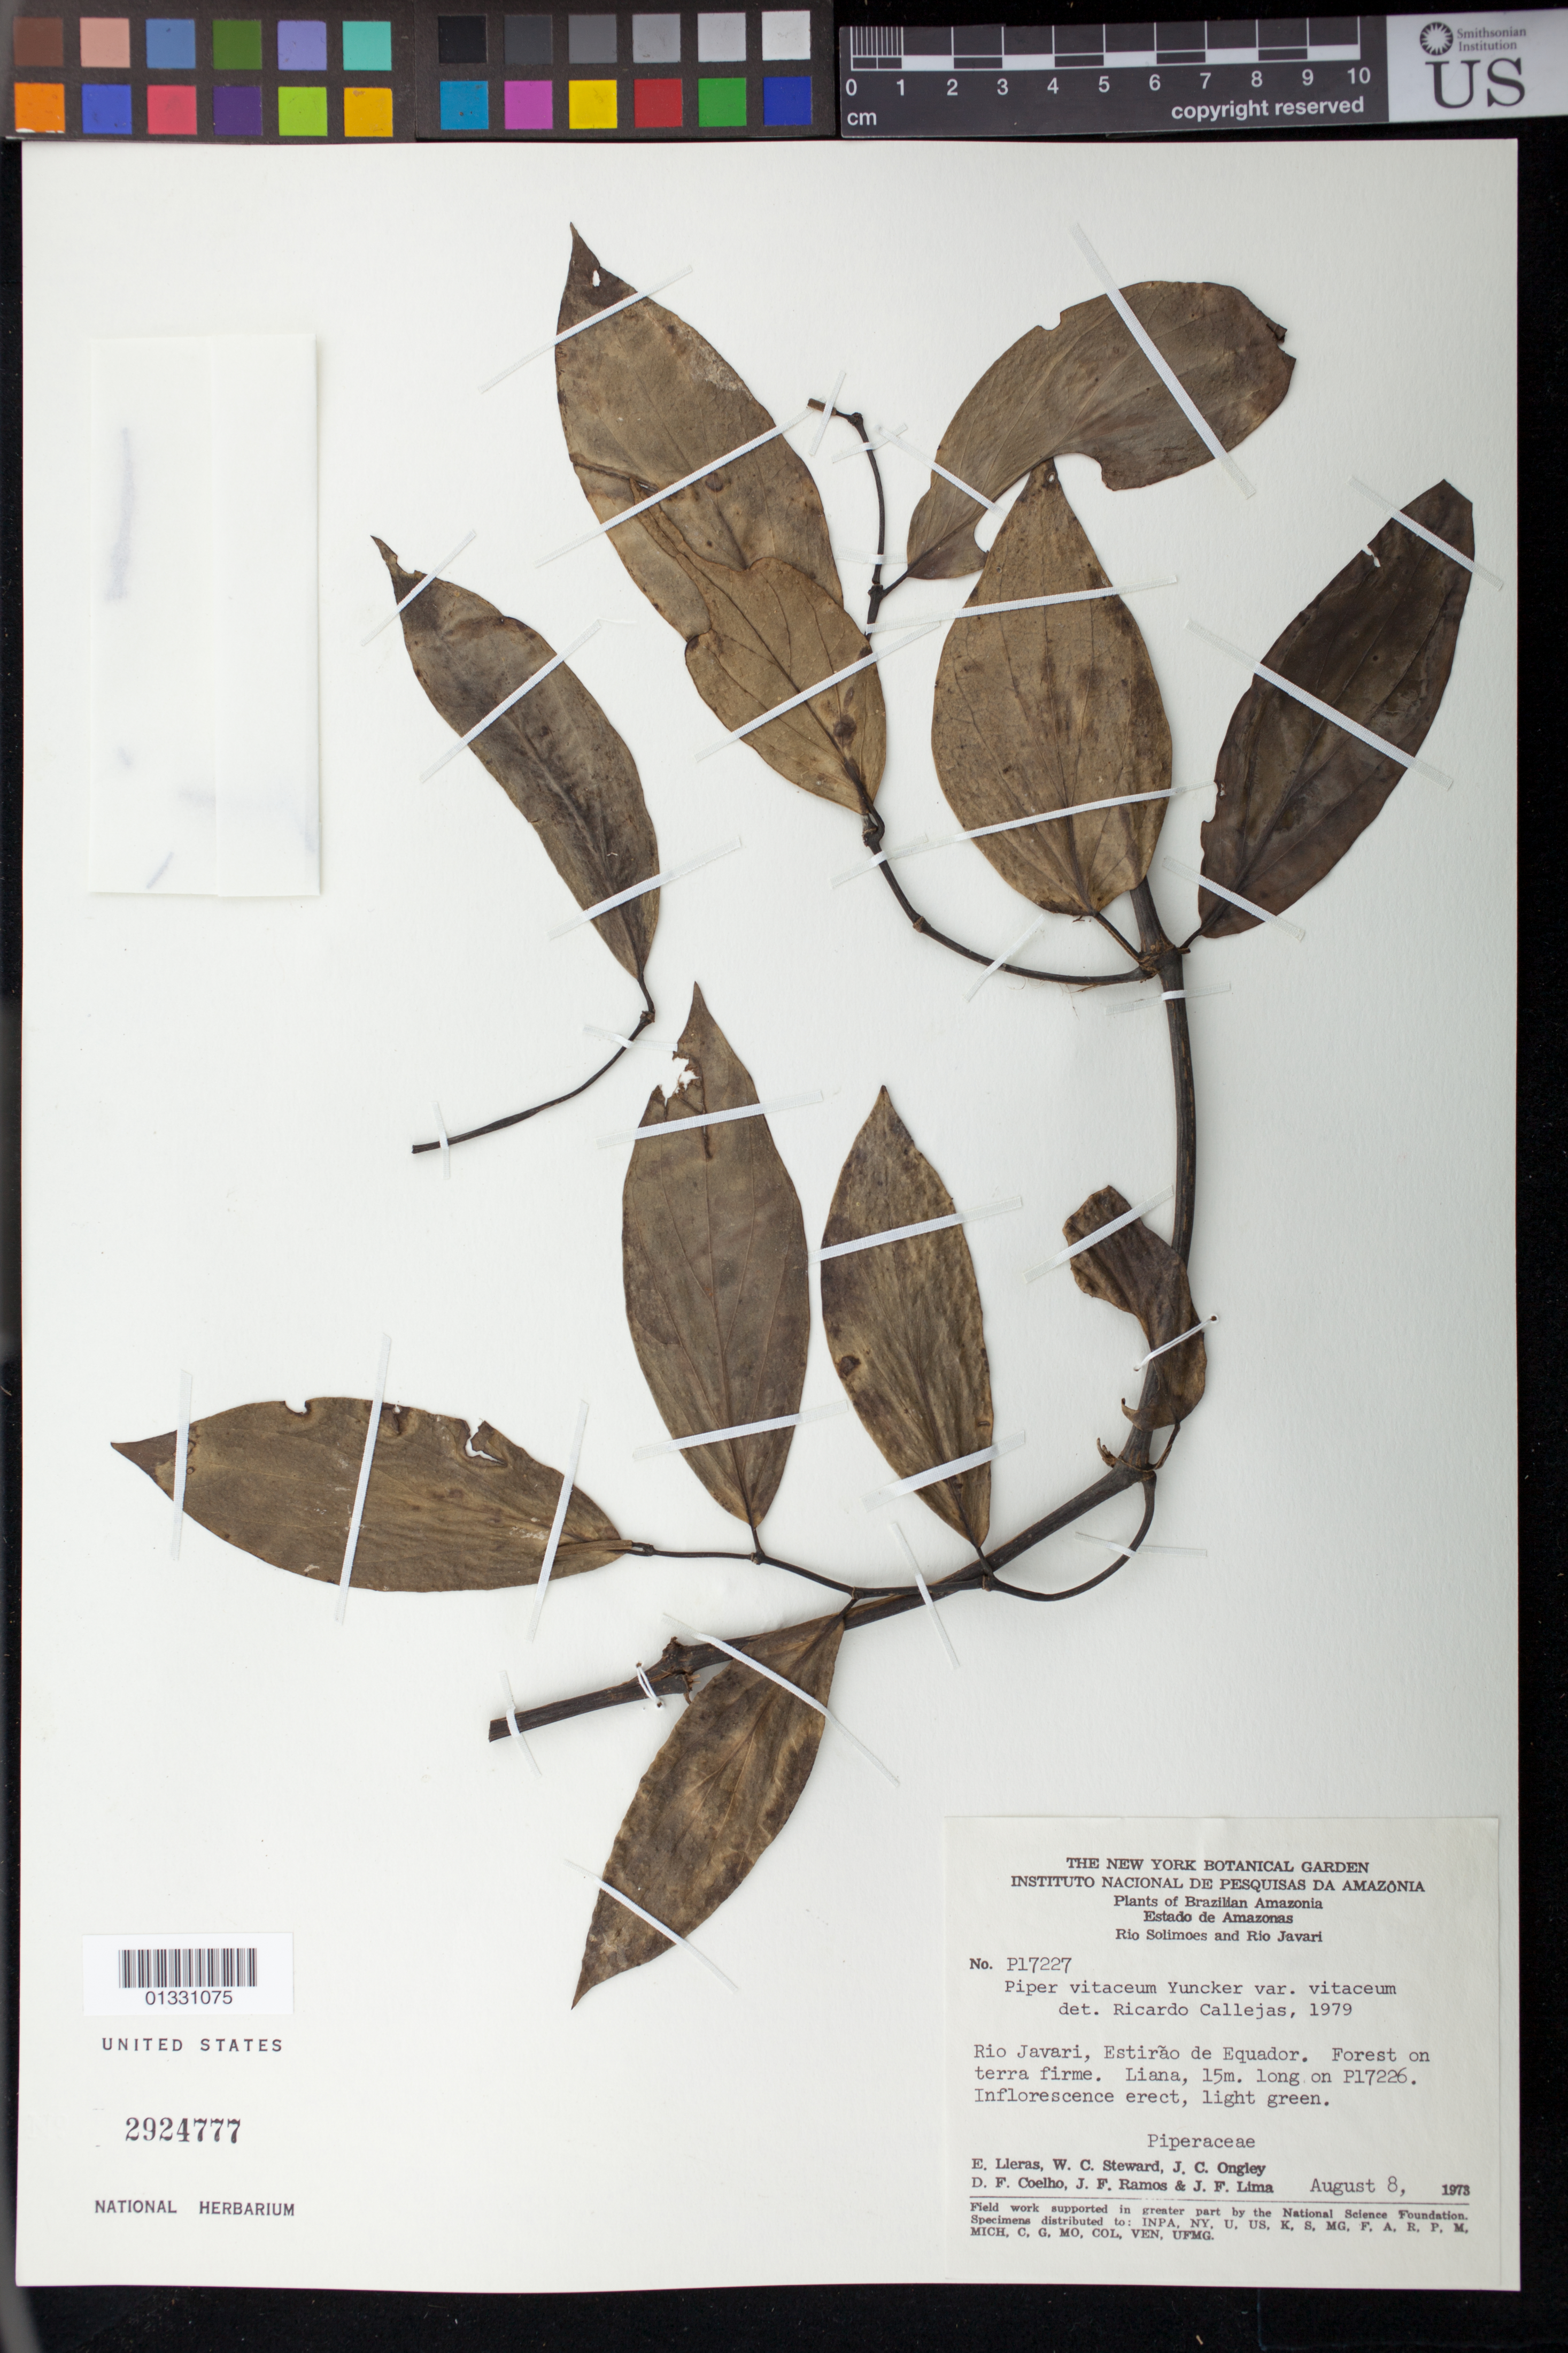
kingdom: Plantae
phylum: Tracheophyta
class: Magnoliopsida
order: Piperales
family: Piperaceae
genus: Piper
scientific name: Piper vitaceum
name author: Yunck.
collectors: E. Lleras, W. C. Steward, J. C. Ongley, D. F. Coêlho, J. F. Ramos & J. F. Lima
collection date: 1973-08-08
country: Brazil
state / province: Amazonas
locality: Rio Solimões and Rio Javari. Rio Javari, Estirão de Equador.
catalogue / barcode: US 2924777